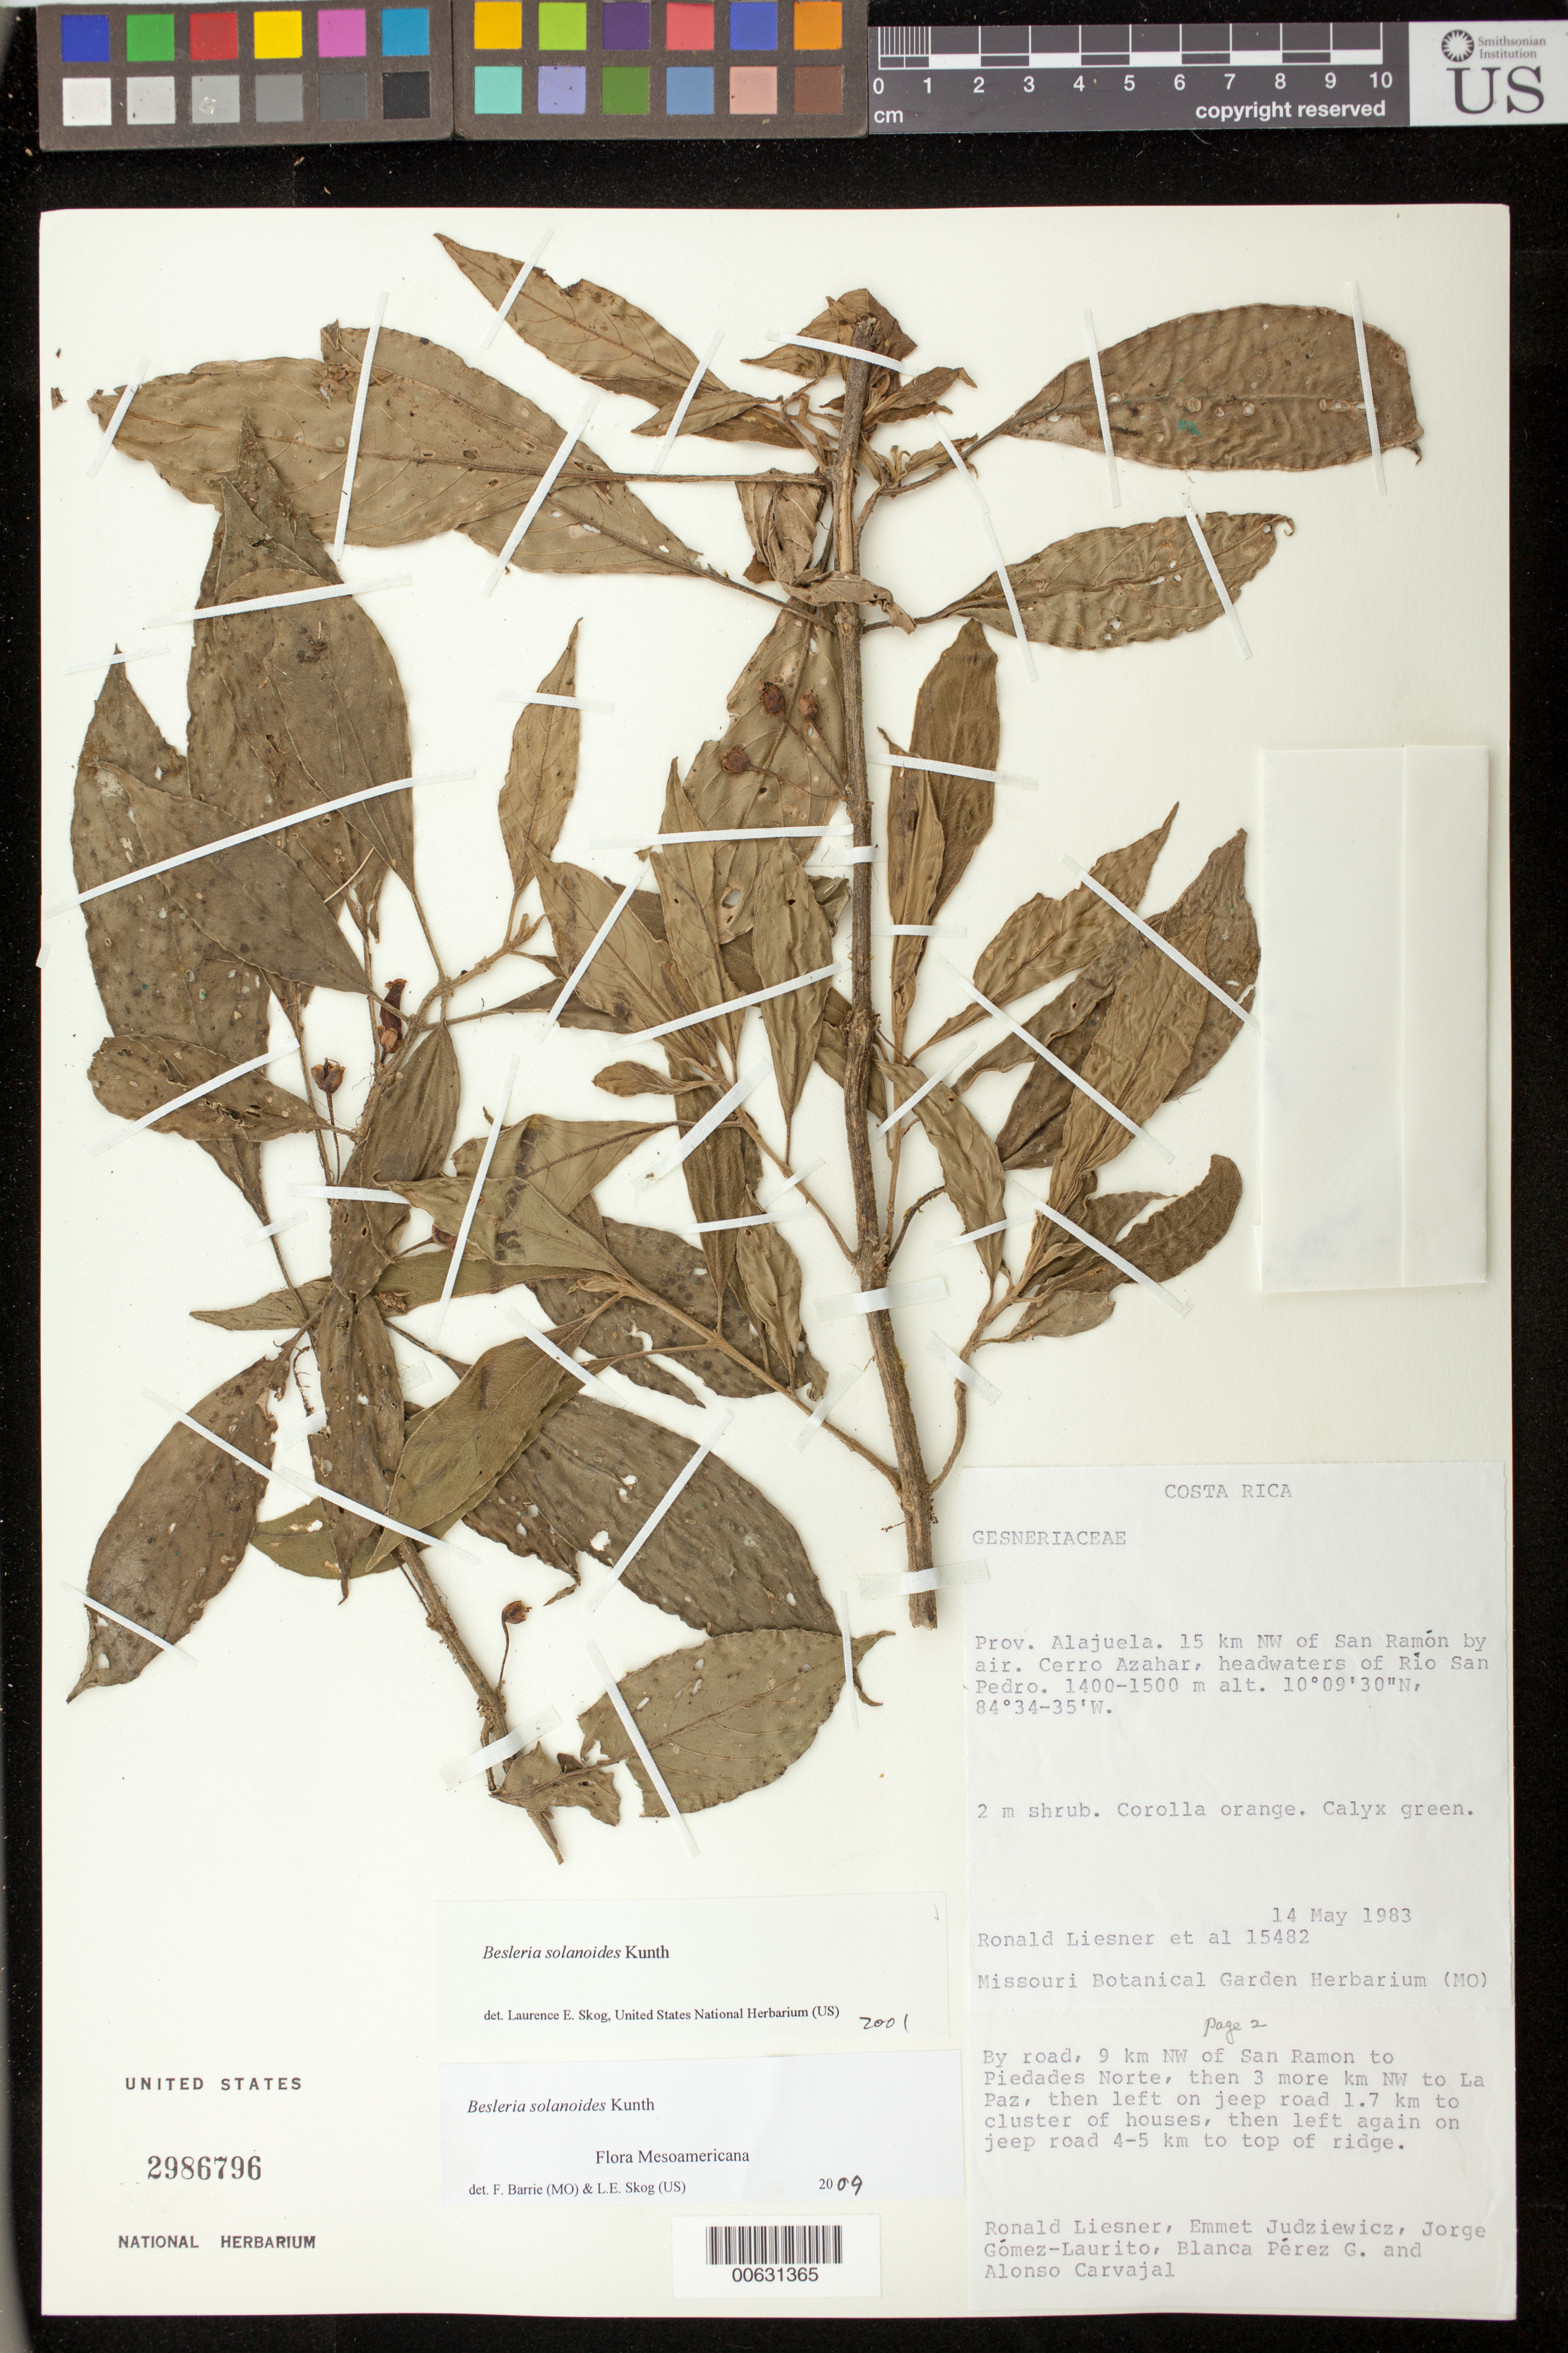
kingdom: Plantae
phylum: Tracheophyta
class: Magnoliopsida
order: Lamiales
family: Gesneriaceae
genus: Besleria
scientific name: Besleria solanoides var. solanoides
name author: Kunth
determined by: Skog, Laurence E.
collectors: R. L. Liesner, E. J. Judziewicz, J. A. Gómez-Laurito, B. Perez G. & A. Carvajal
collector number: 15482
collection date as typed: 14 May 1983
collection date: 1983-05-14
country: Costa Rica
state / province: Alajuela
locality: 15 km NW of San Ramón by air, Cerro Azahar, headwaters of Río San Pedro; by road, 9 km NW of San Ramon to Piedades Norte, then 3 more km NW to La Paz, then left on jeep road 1.7 km to cluster of houses, then left again on jeep road 4-5 km to top of ridge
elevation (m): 1400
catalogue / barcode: US 2986796